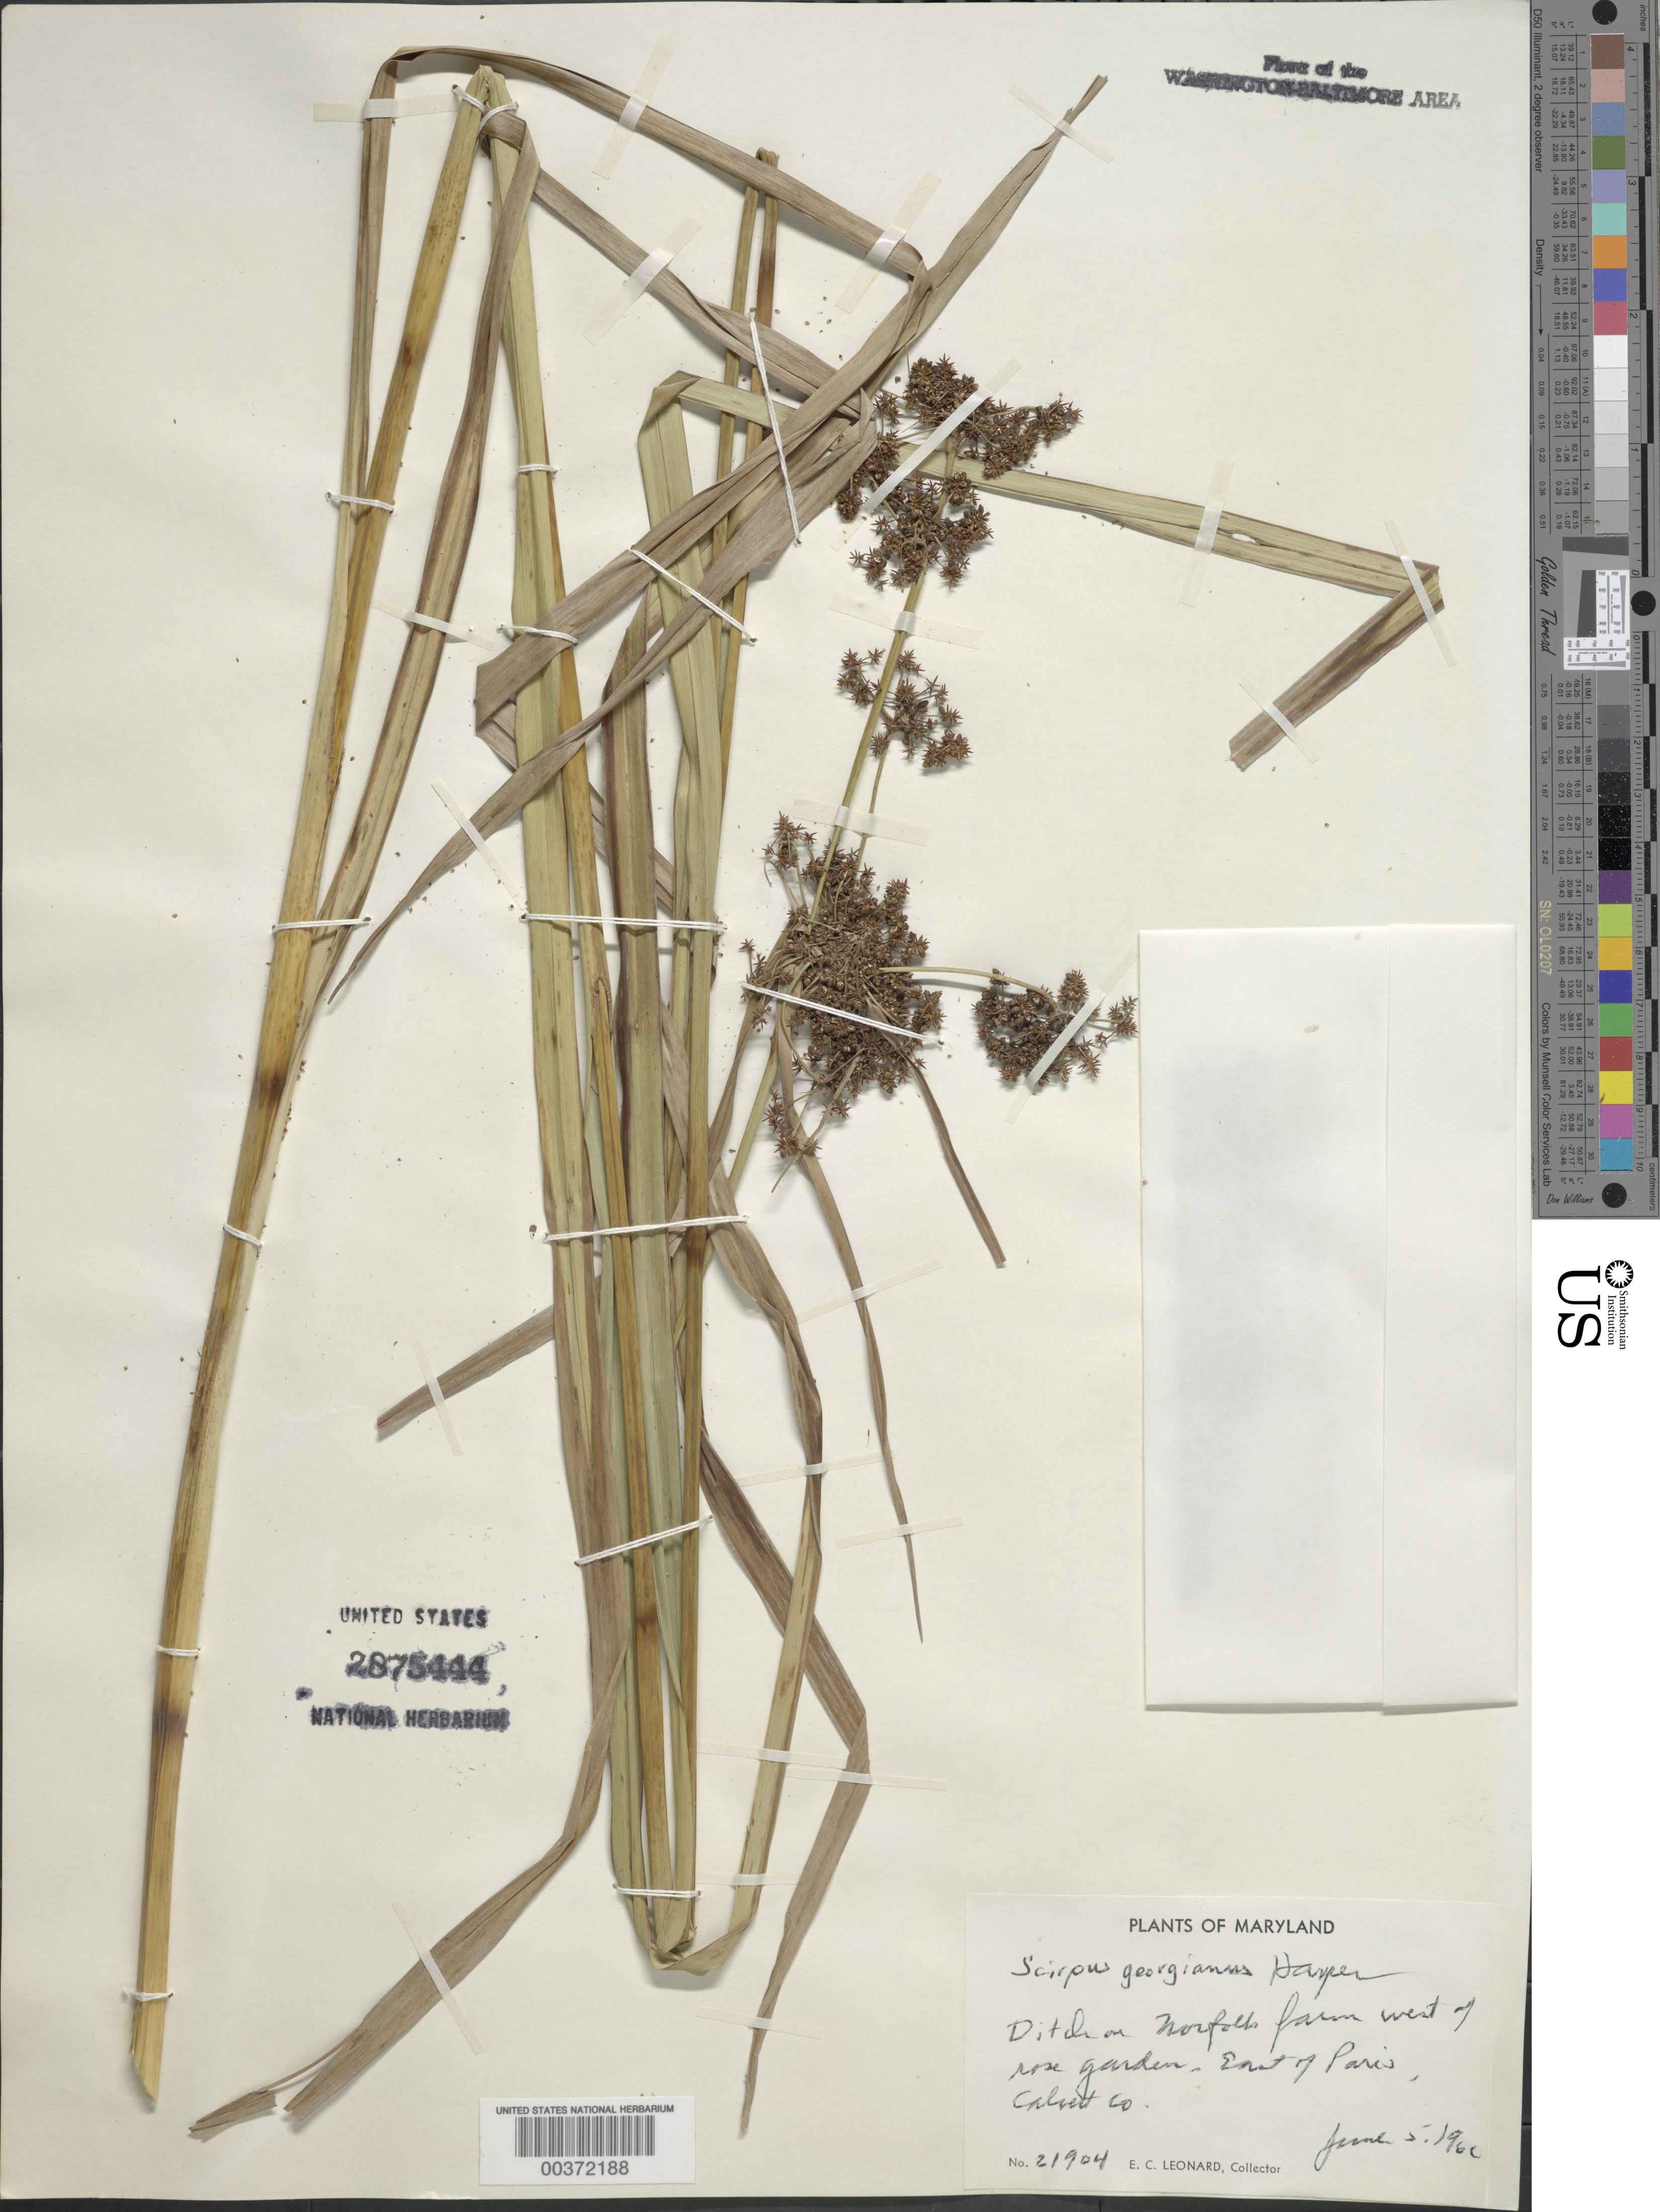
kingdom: Plantae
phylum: Tracheophyta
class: Liliopsida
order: Poales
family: Cyperaceae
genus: Scirpus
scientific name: Scirpus georgianus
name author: R.M. Harper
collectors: E. C. Leonard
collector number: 21904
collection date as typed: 05 Jun 1960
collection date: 1960-06-05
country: United States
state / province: Maryland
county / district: Calvert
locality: E of Paris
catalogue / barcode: US 2875444